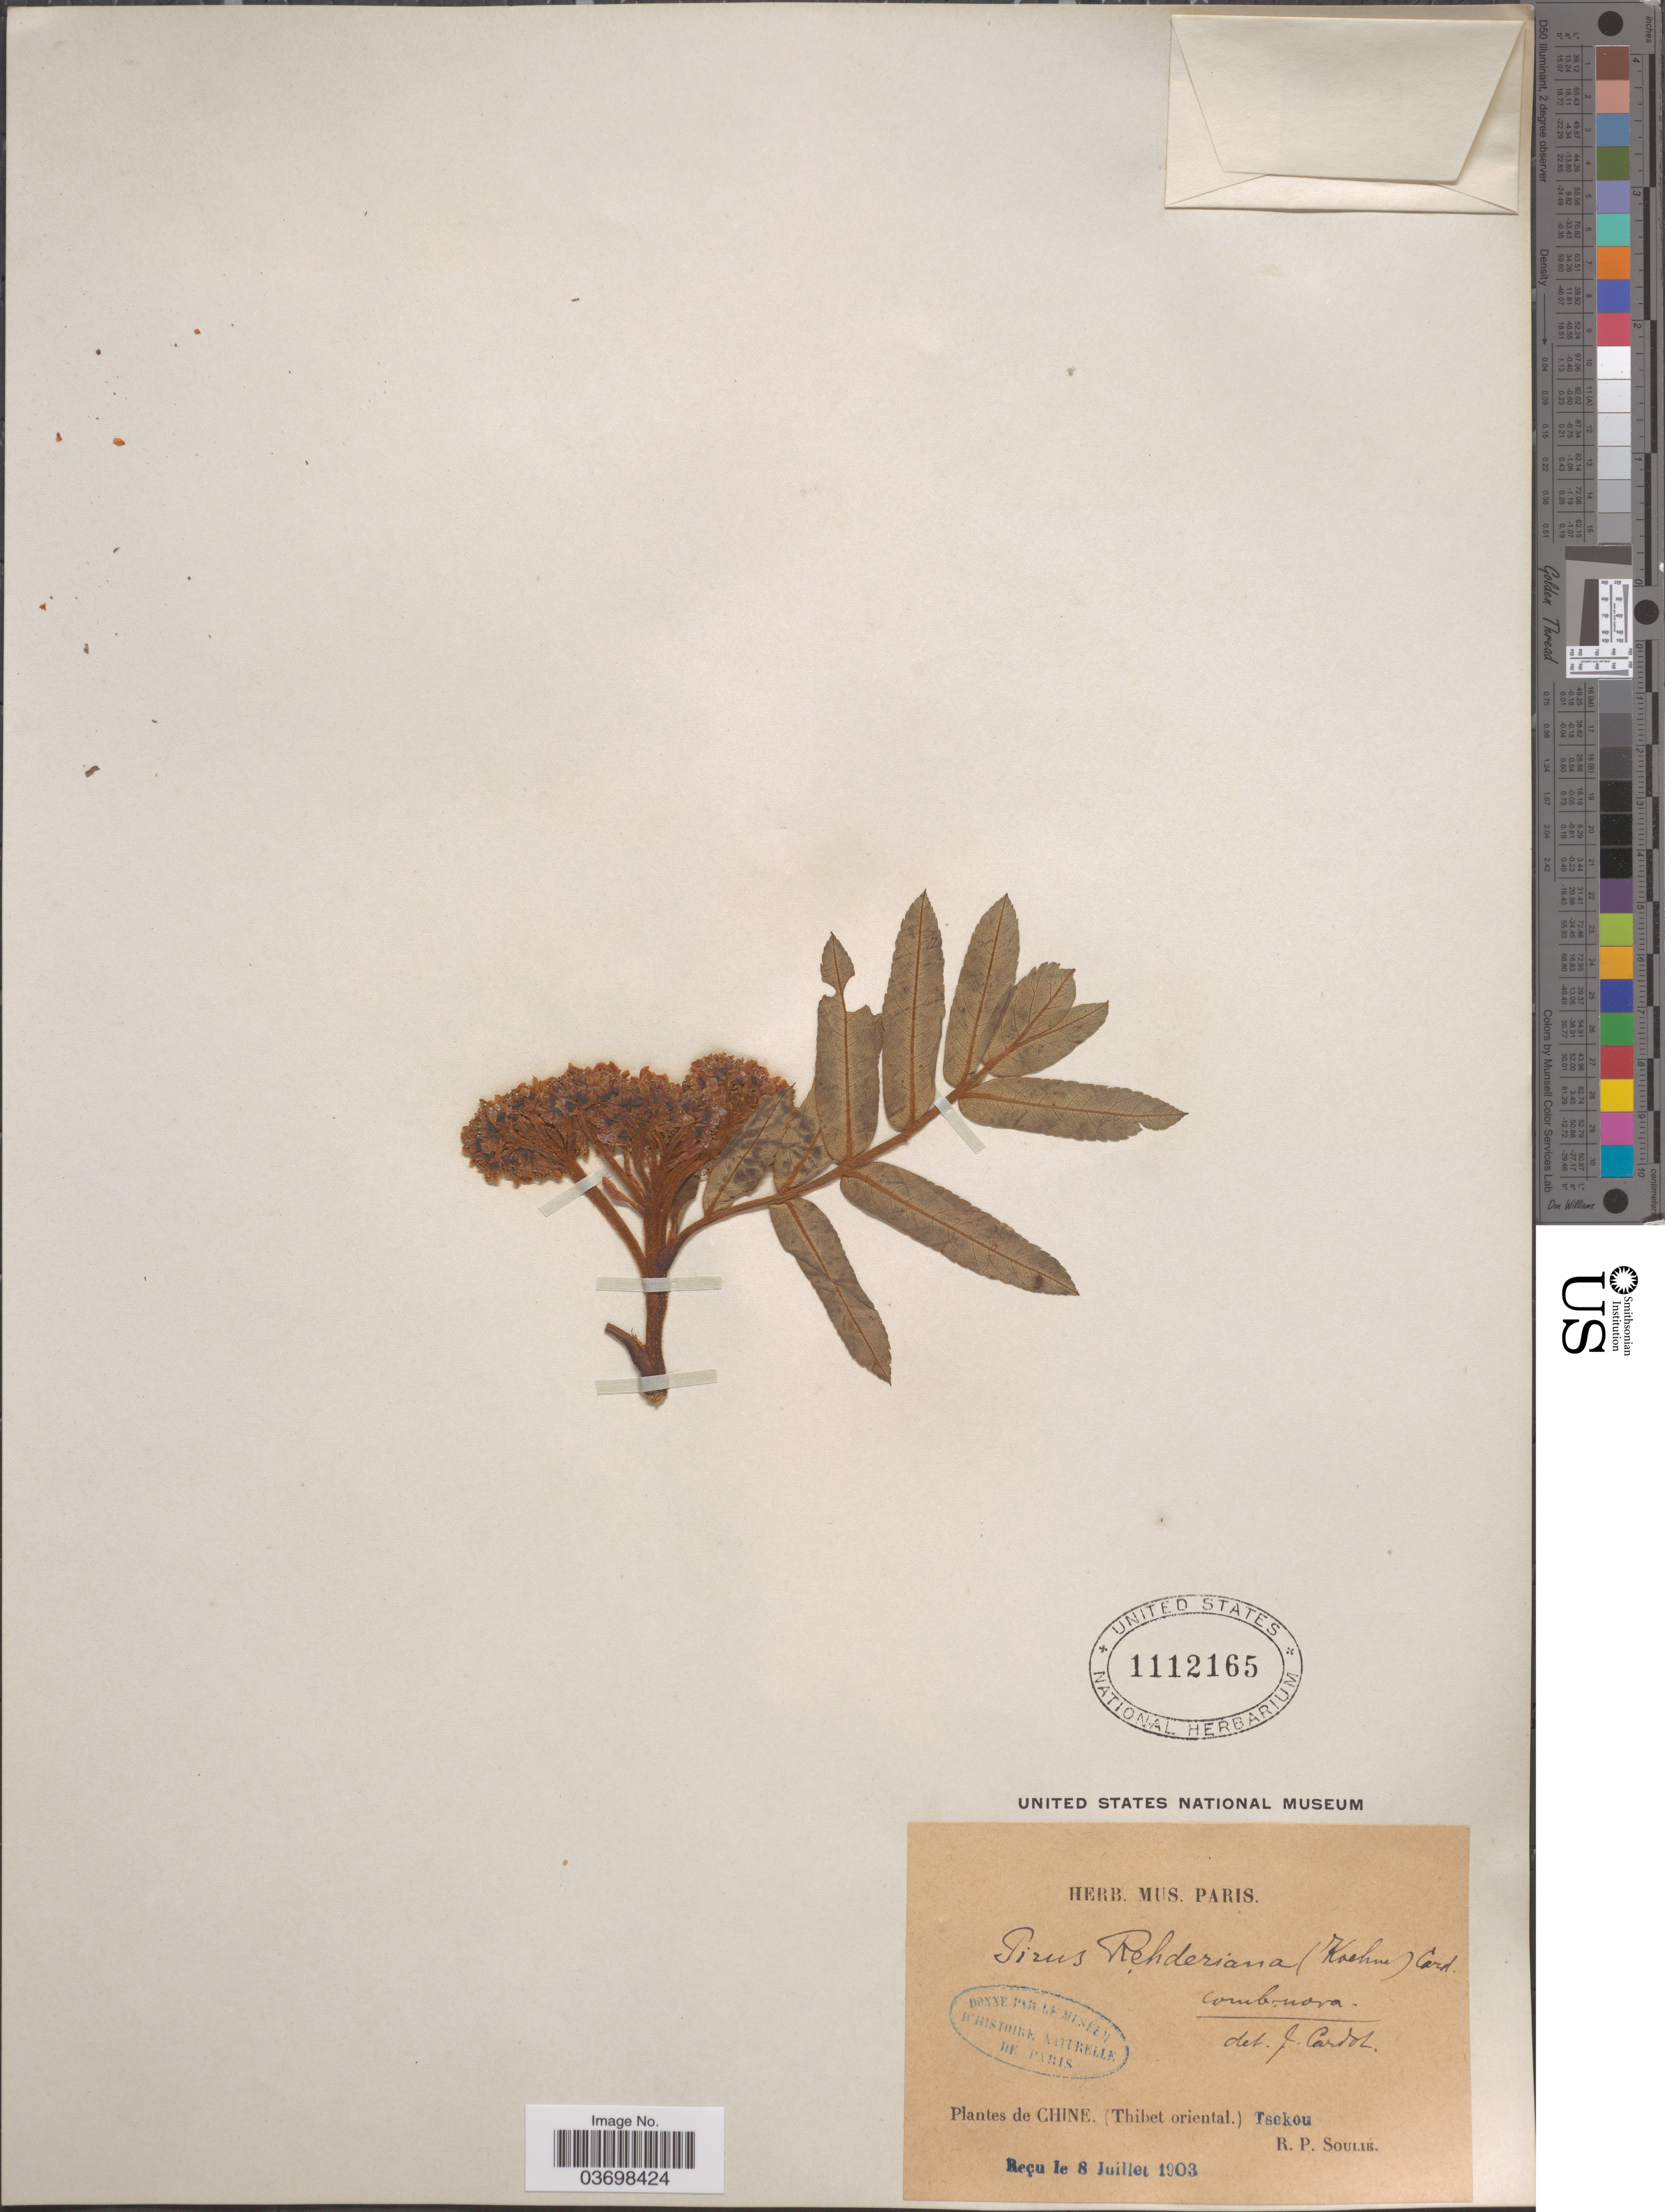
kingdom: Plantae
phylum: Tracheophyta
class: Magnoliopsida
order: Rosales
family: Rosaceae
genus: Sorbus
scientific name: Sorbus rehderiana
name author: Koehne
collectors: R. Soulié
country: China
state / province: Xizang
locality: Chine. (Thibet oriental.) Tsekou.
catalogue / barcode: US 1112165